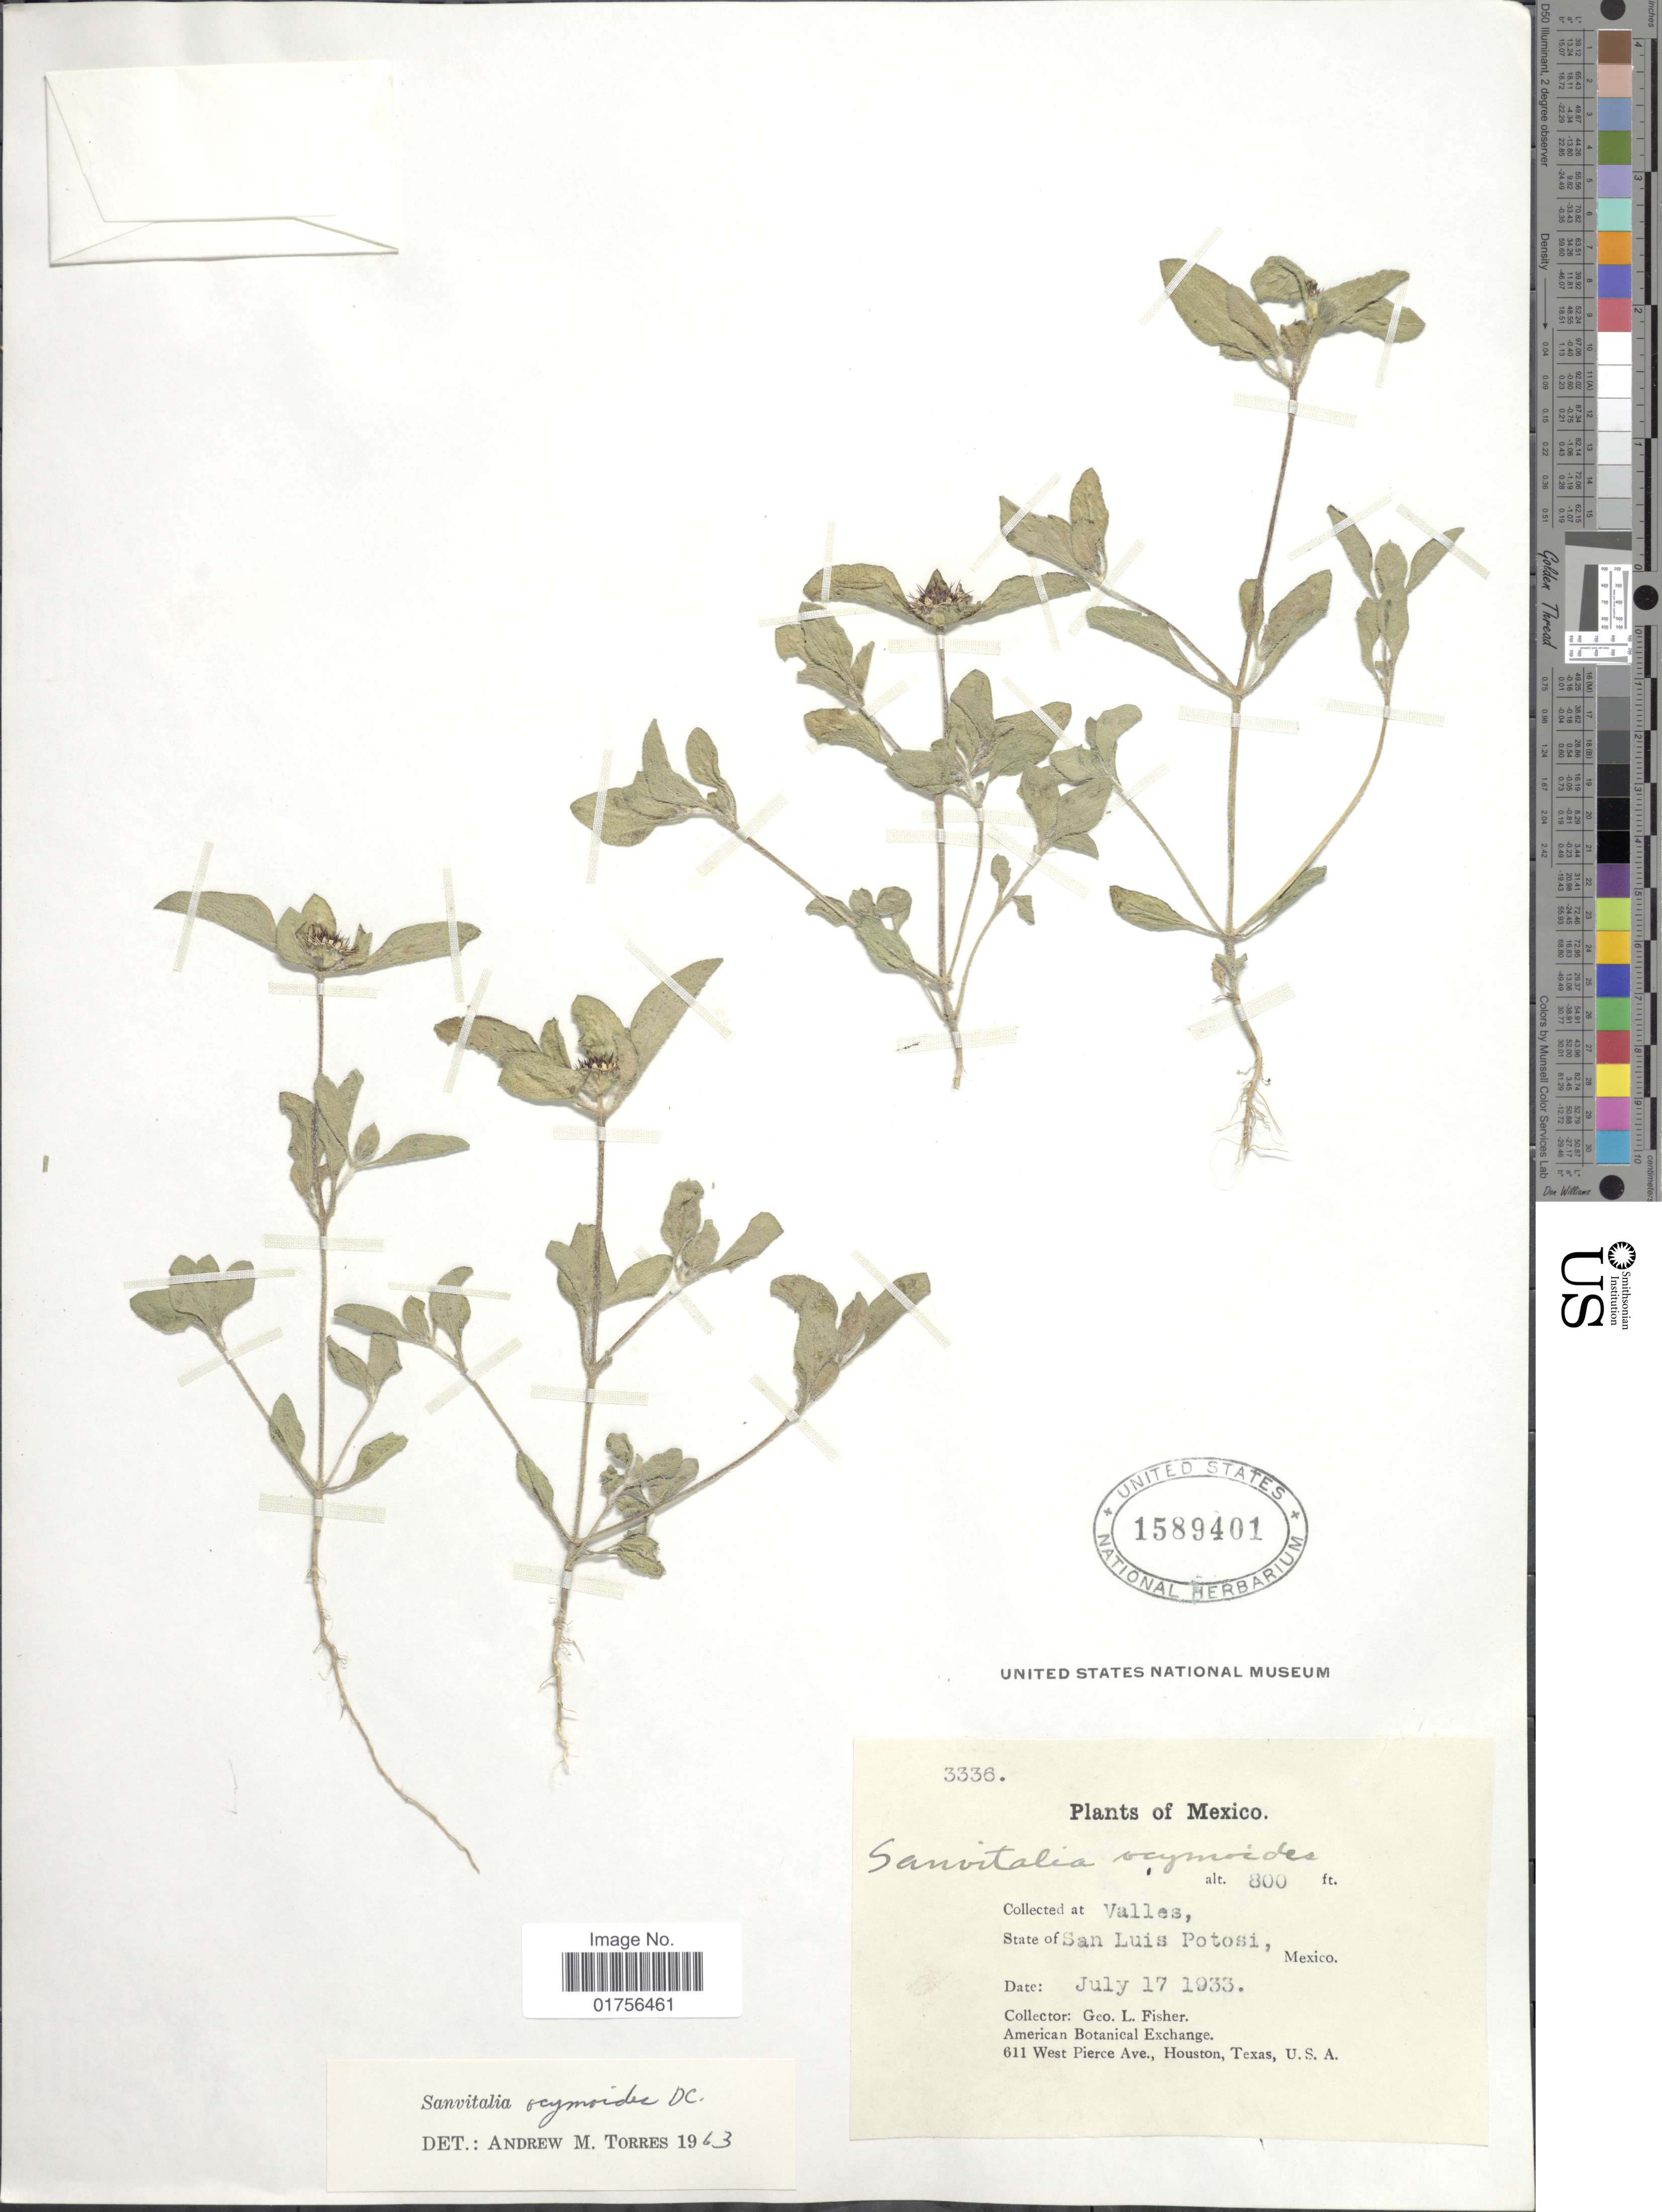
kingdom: Plantae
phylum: Tracheophyta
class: Magnoliopsida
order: Asterales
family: Asteraceae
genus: Sanvitalia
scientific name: Sanvitalia ocymoides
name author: DC.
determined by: Skibicki, Samuel V.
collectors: G. L. Fisher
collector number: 3336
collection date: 1933-07-17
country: Mexico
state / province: San Luis Potosí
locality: Valles, State of San Luis Potosi, Mexico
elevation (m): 244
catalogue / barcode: US 1589401